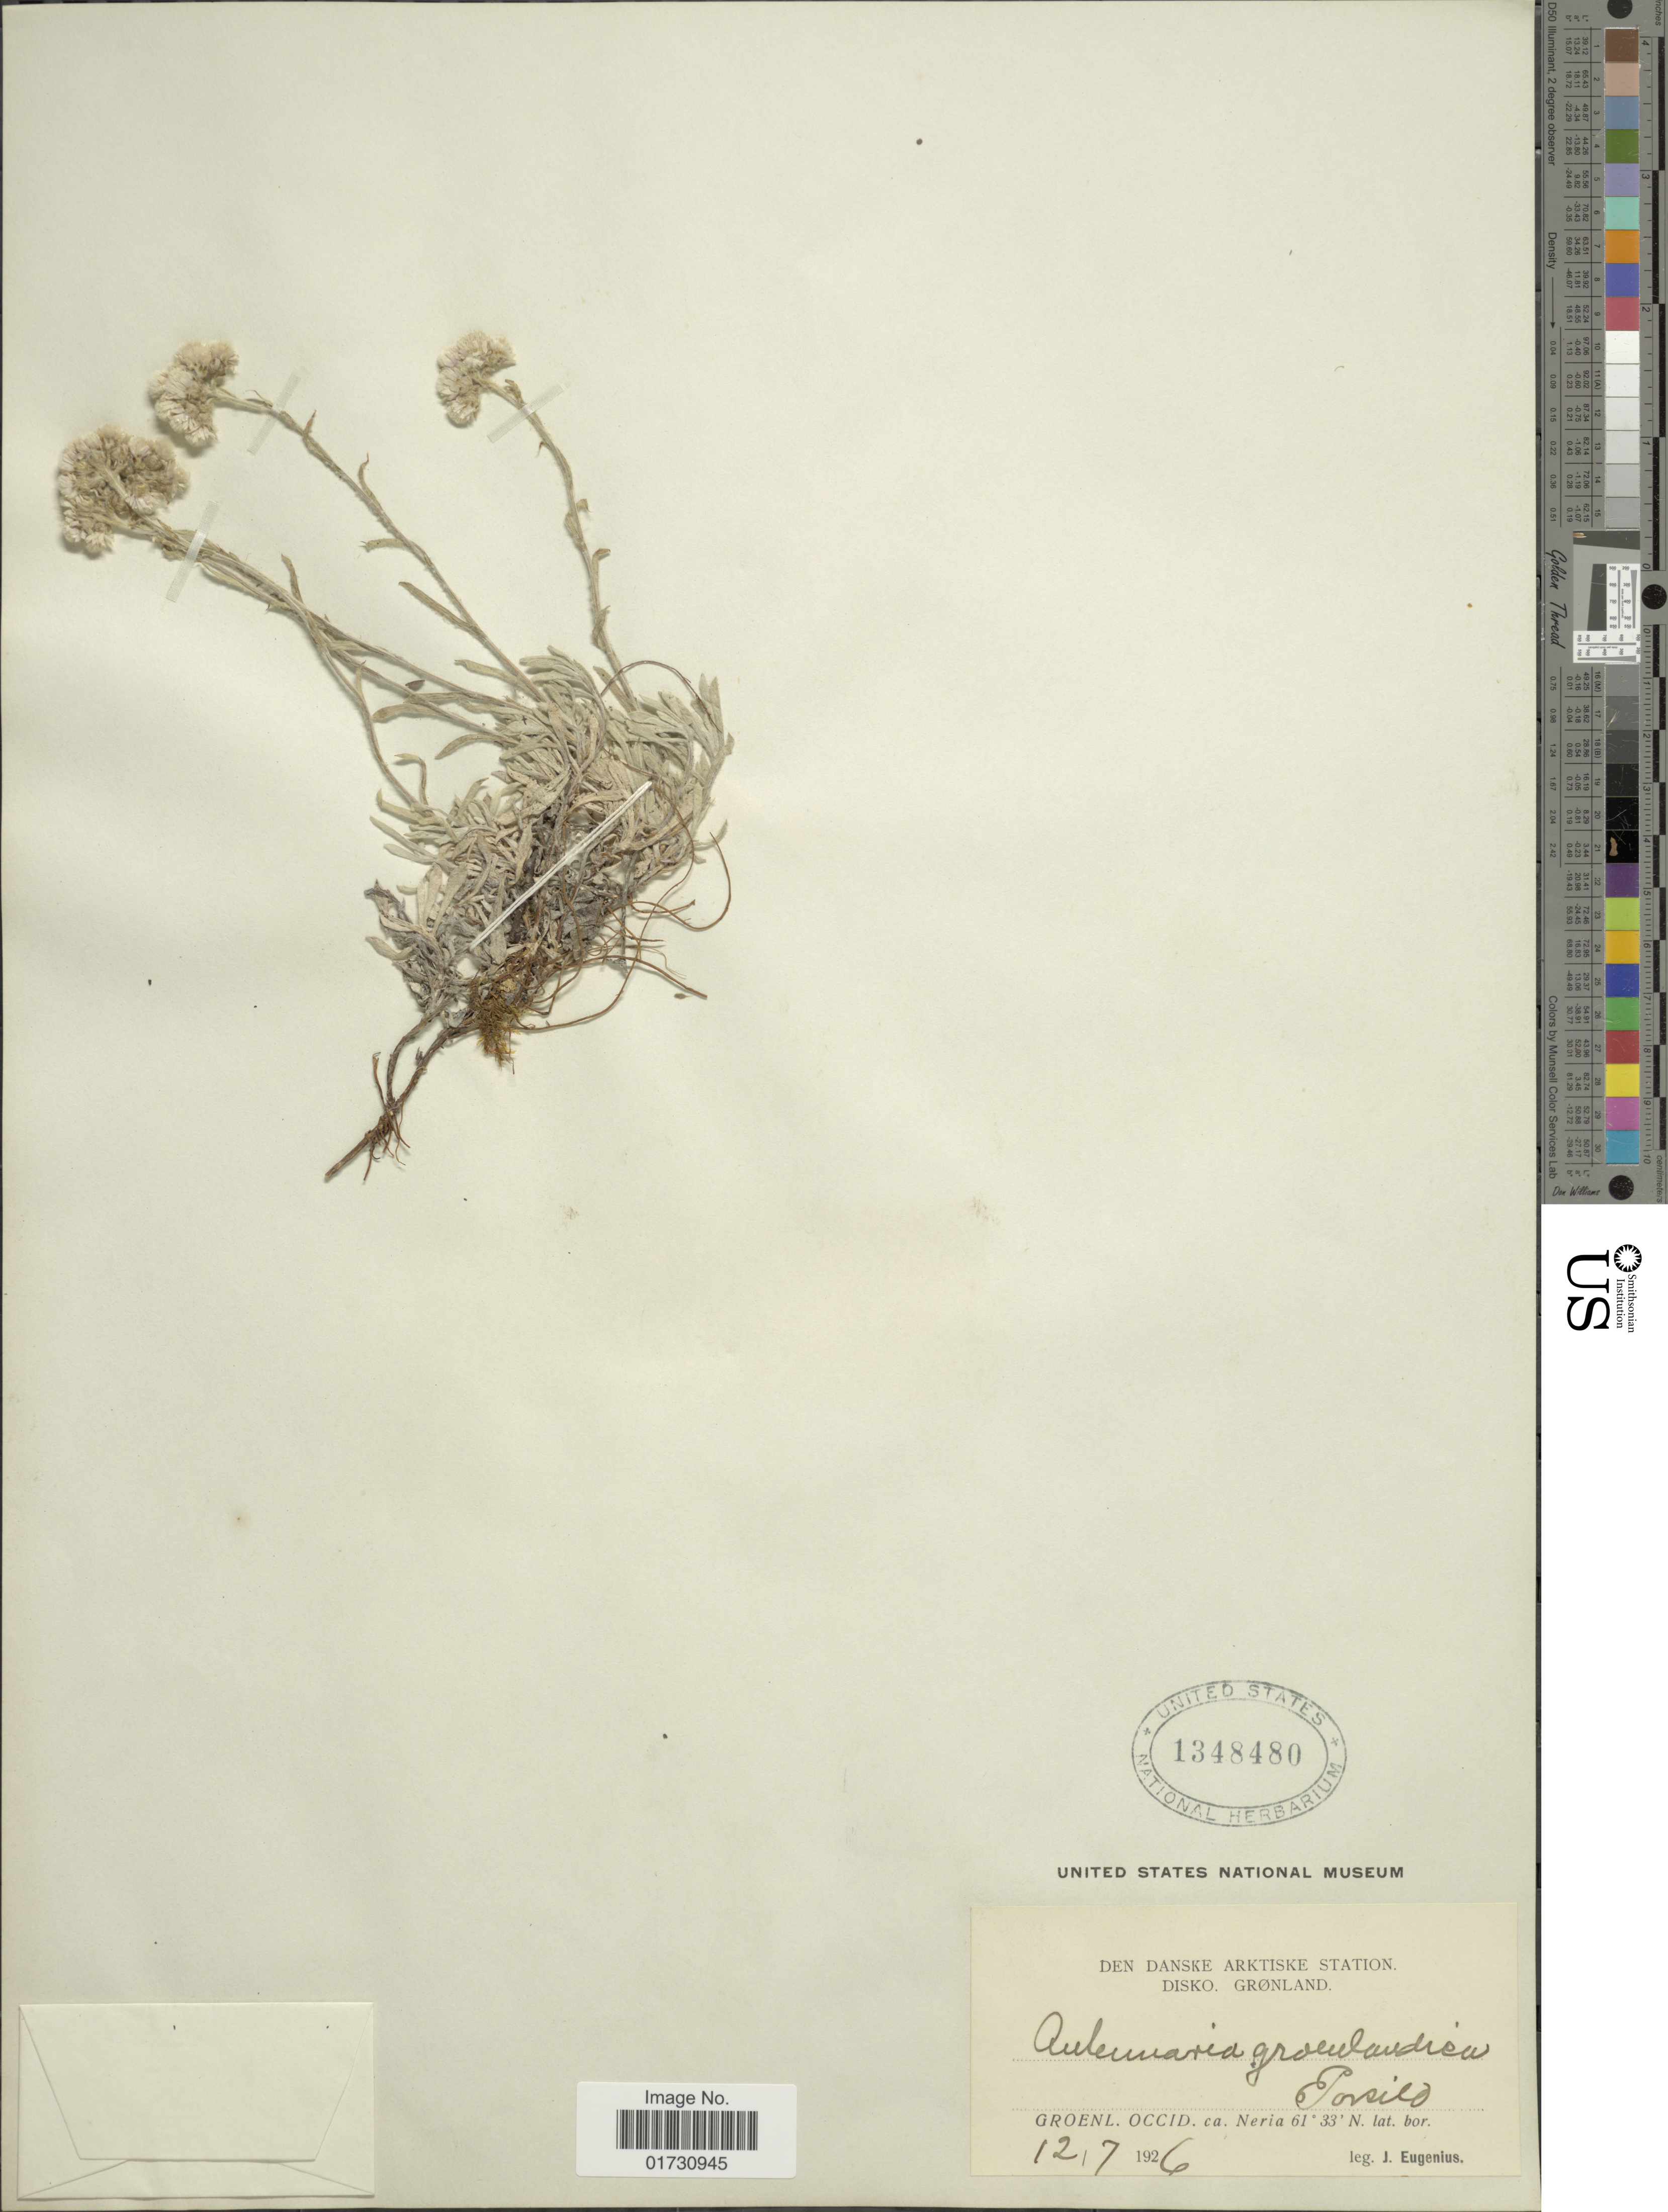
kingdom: Plantae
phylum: Tracheophyta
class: Magnoliopsida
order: Asterales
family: Asteraceae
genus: Antennaria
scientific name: Antennaria groenlandica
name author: Porsild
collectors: J. Eugenius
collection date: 1926-07-12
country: Greenland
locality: Groenl. Occid.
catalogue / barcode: US 1348480